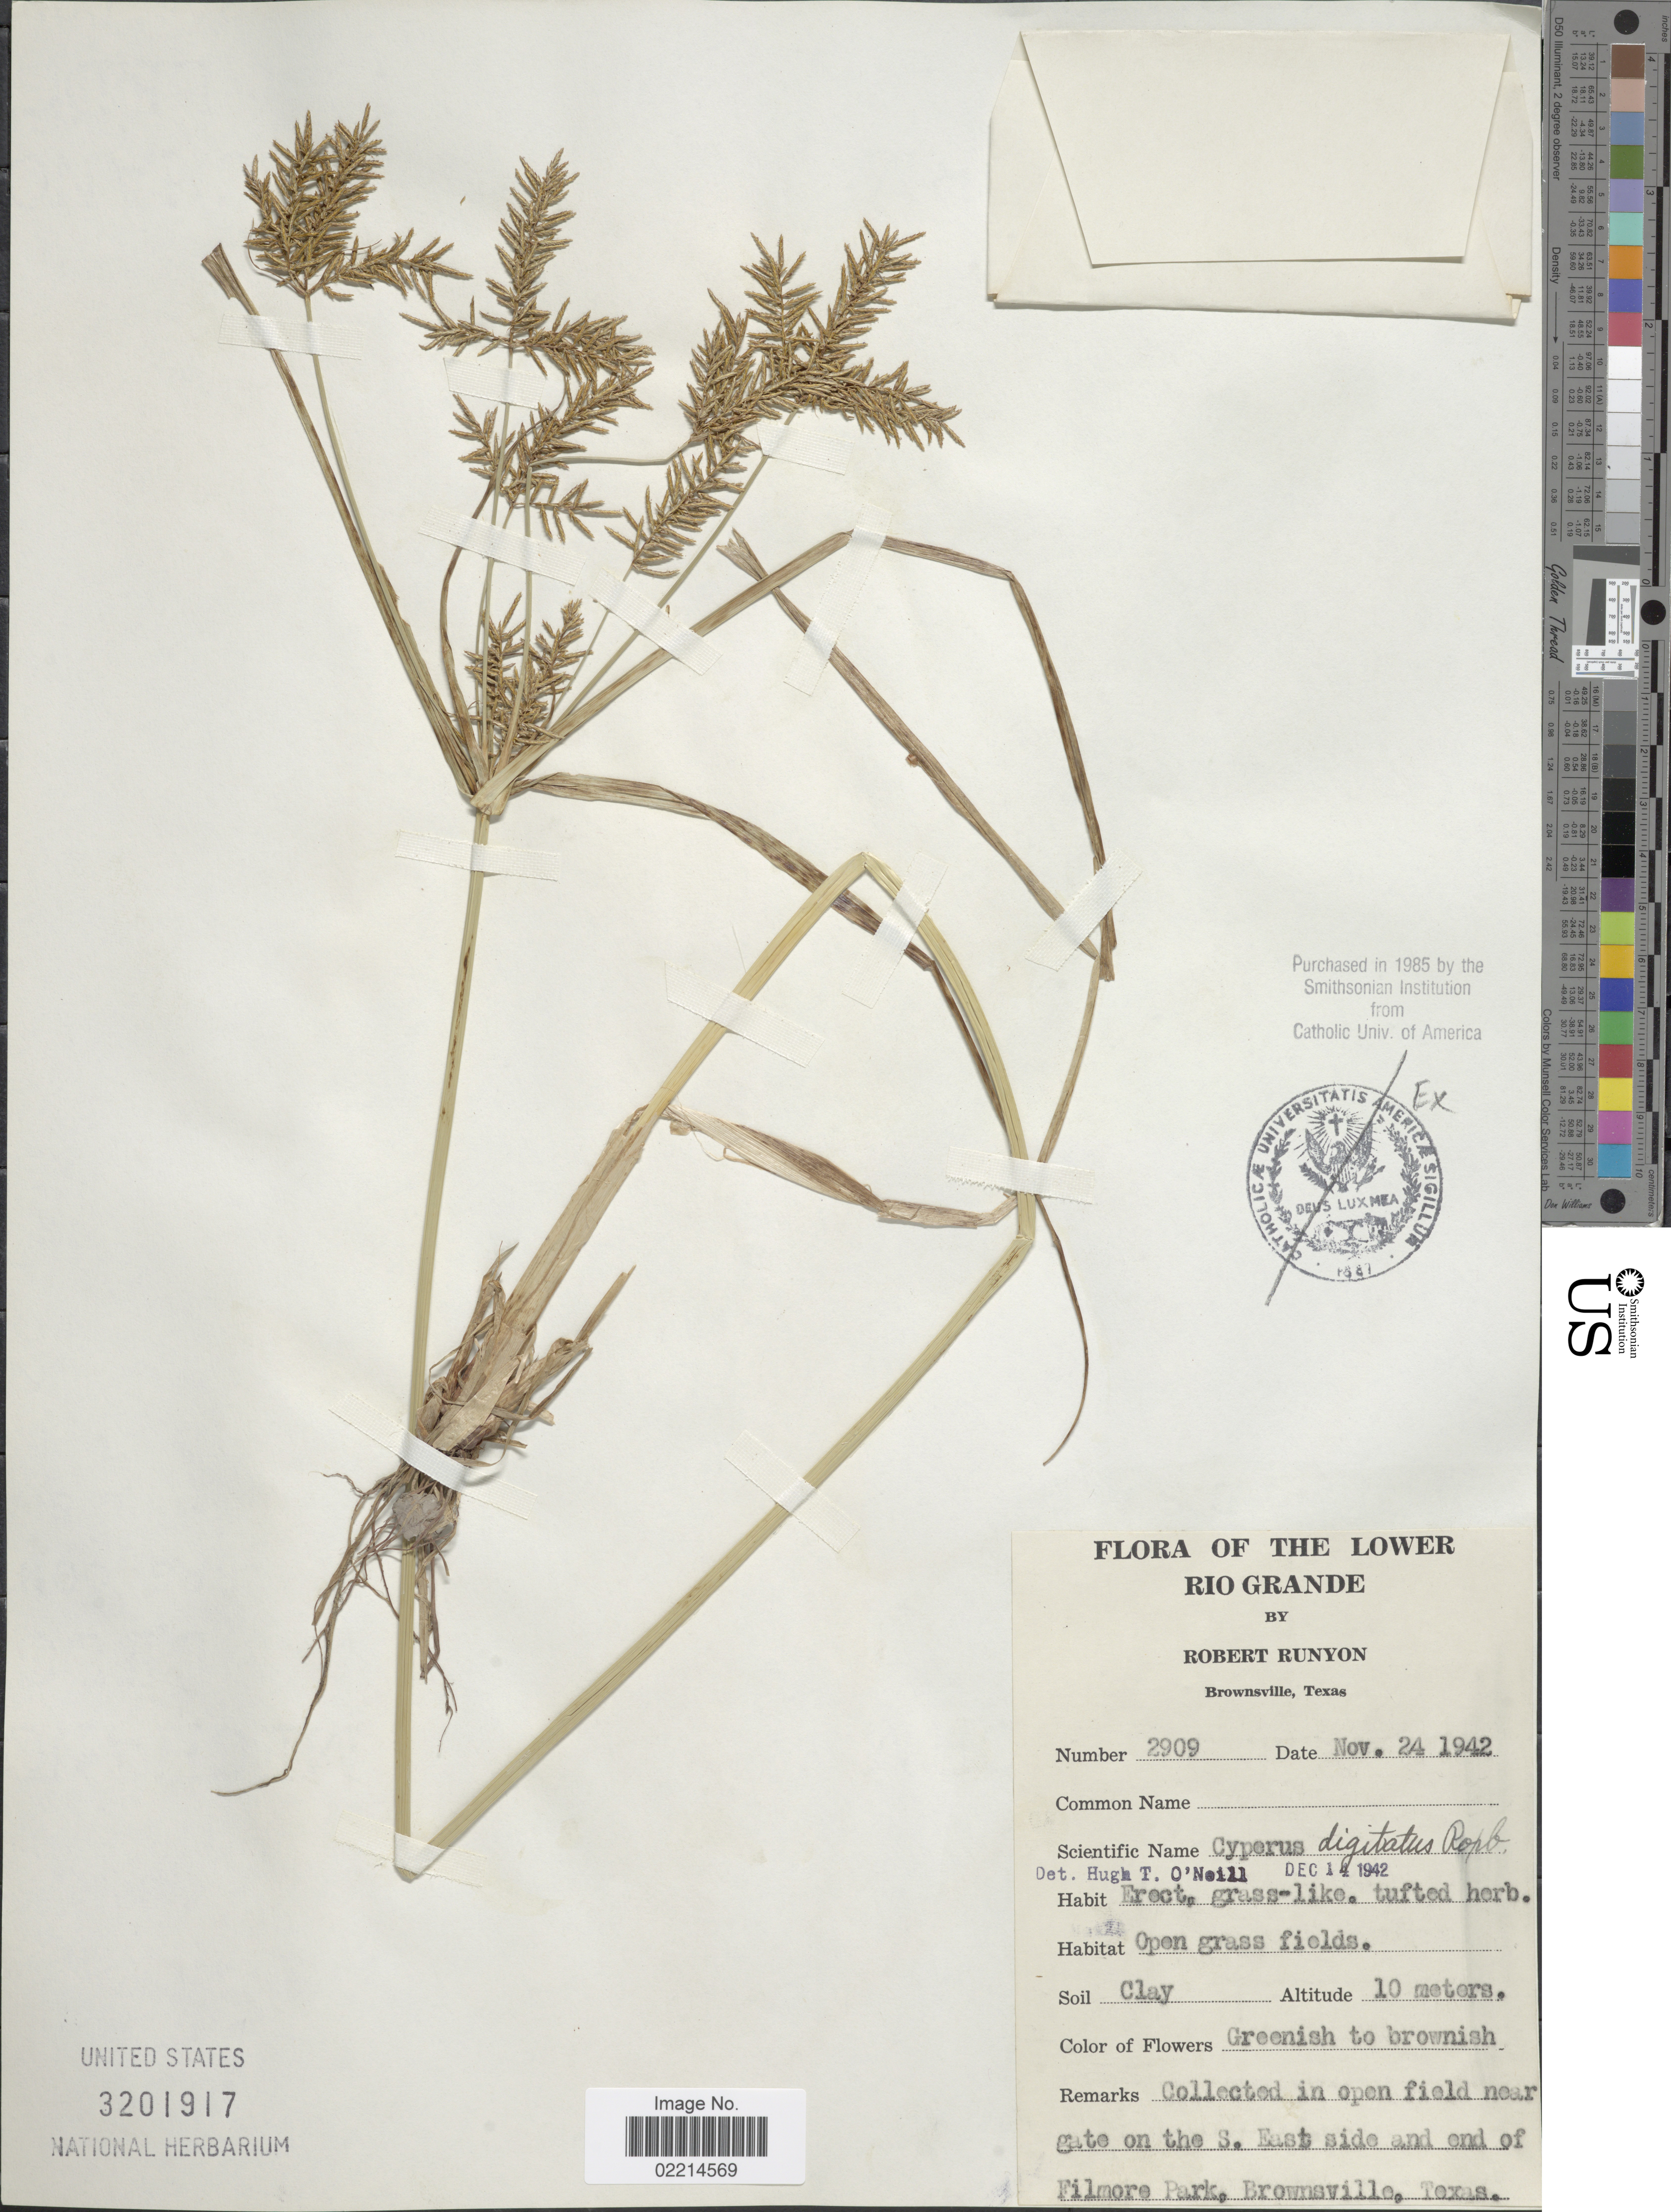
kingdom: Plantae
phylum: Tracheophyta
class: Liliopsida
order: Poales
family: Cyperaceae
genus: Cyperus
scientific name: Cyperus digitatus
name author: Roxb.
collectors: R. Runyon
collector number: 2909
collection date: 1942-11-24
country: United States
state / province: Texas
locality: The Lower Rio Grande, in open field near gate on the S. east side and end of Filmore Park, Brownsville.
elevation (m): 10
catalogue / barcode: US 3201917